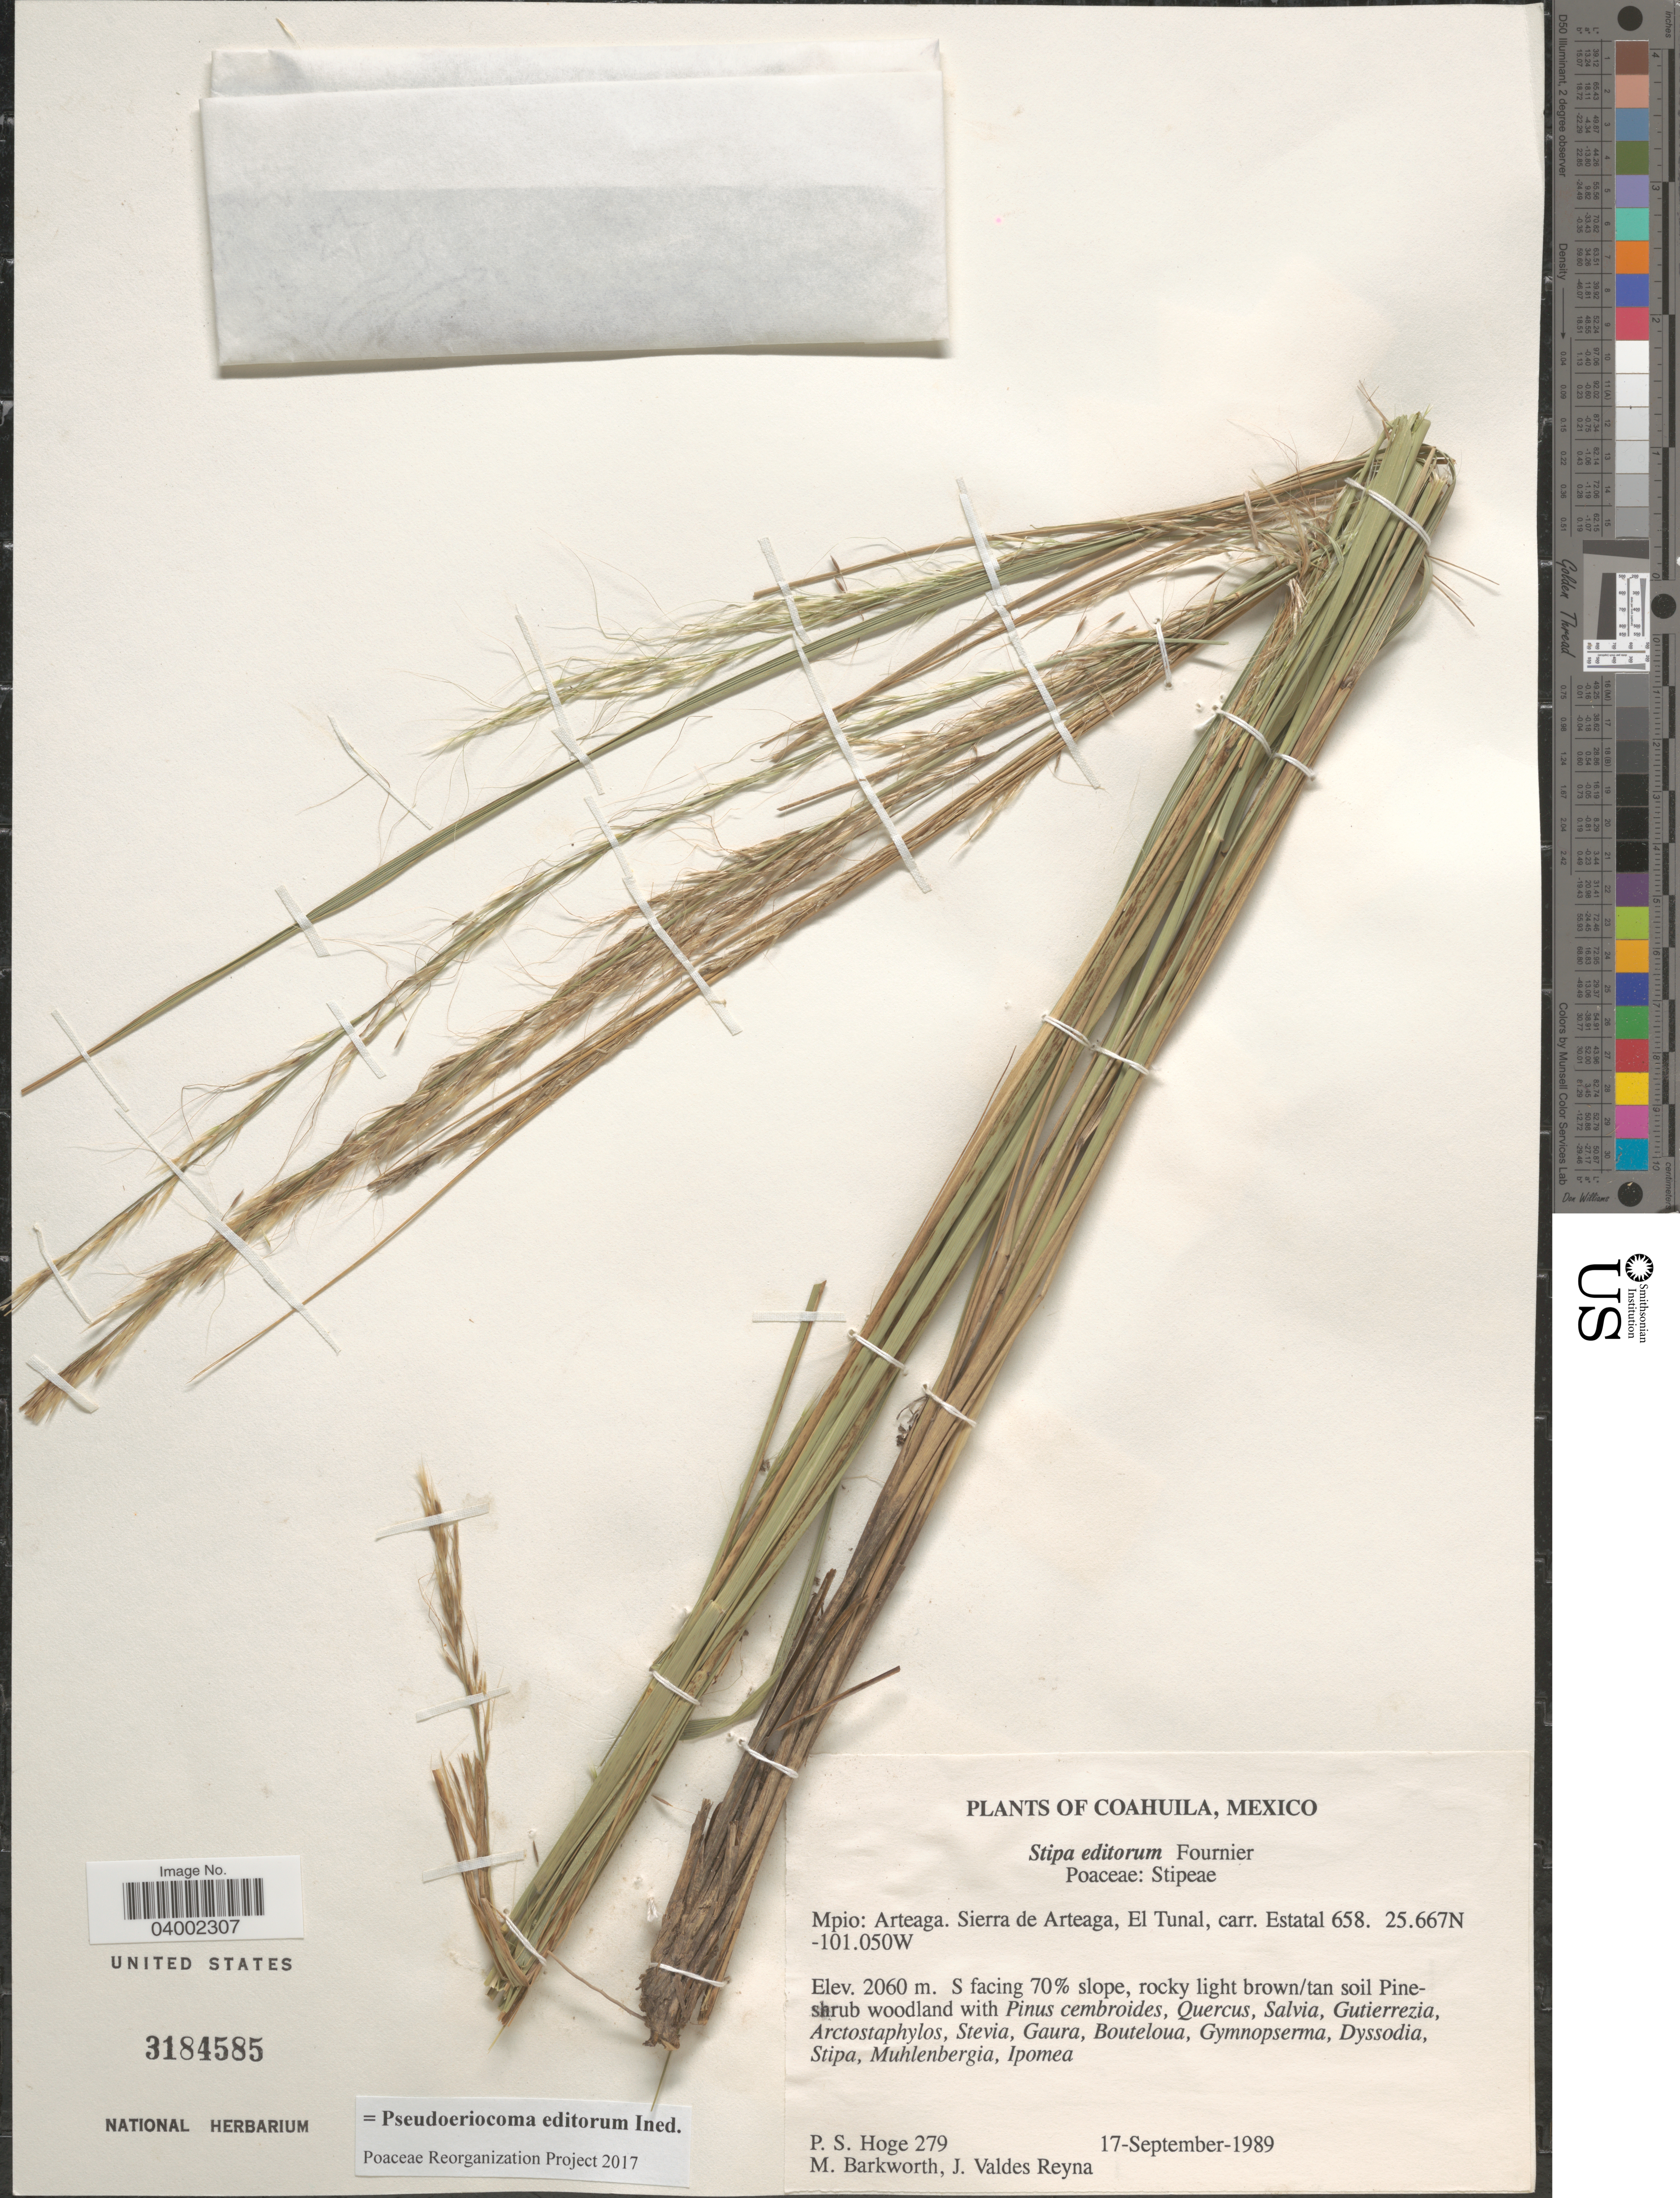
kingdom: Plantae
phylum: Tracheophyta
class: Liliopsida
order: Poales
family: Poaceae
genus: Pseudoeriocoma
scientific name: Pseudoeriocoma editorum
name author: (E. Fourn.) Romasch.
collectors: P. S. Hoge, M. E. Barkworth & J. Valdés-Reyna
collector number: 279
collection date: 1989-09-17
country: Mexico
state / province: Coahuila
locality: Mpio: Arteaga. Sierra de Arteaga, El Tunal, carr. Estatal 658. S facing 70% slope.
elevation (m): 2060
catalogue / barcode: US 3184585